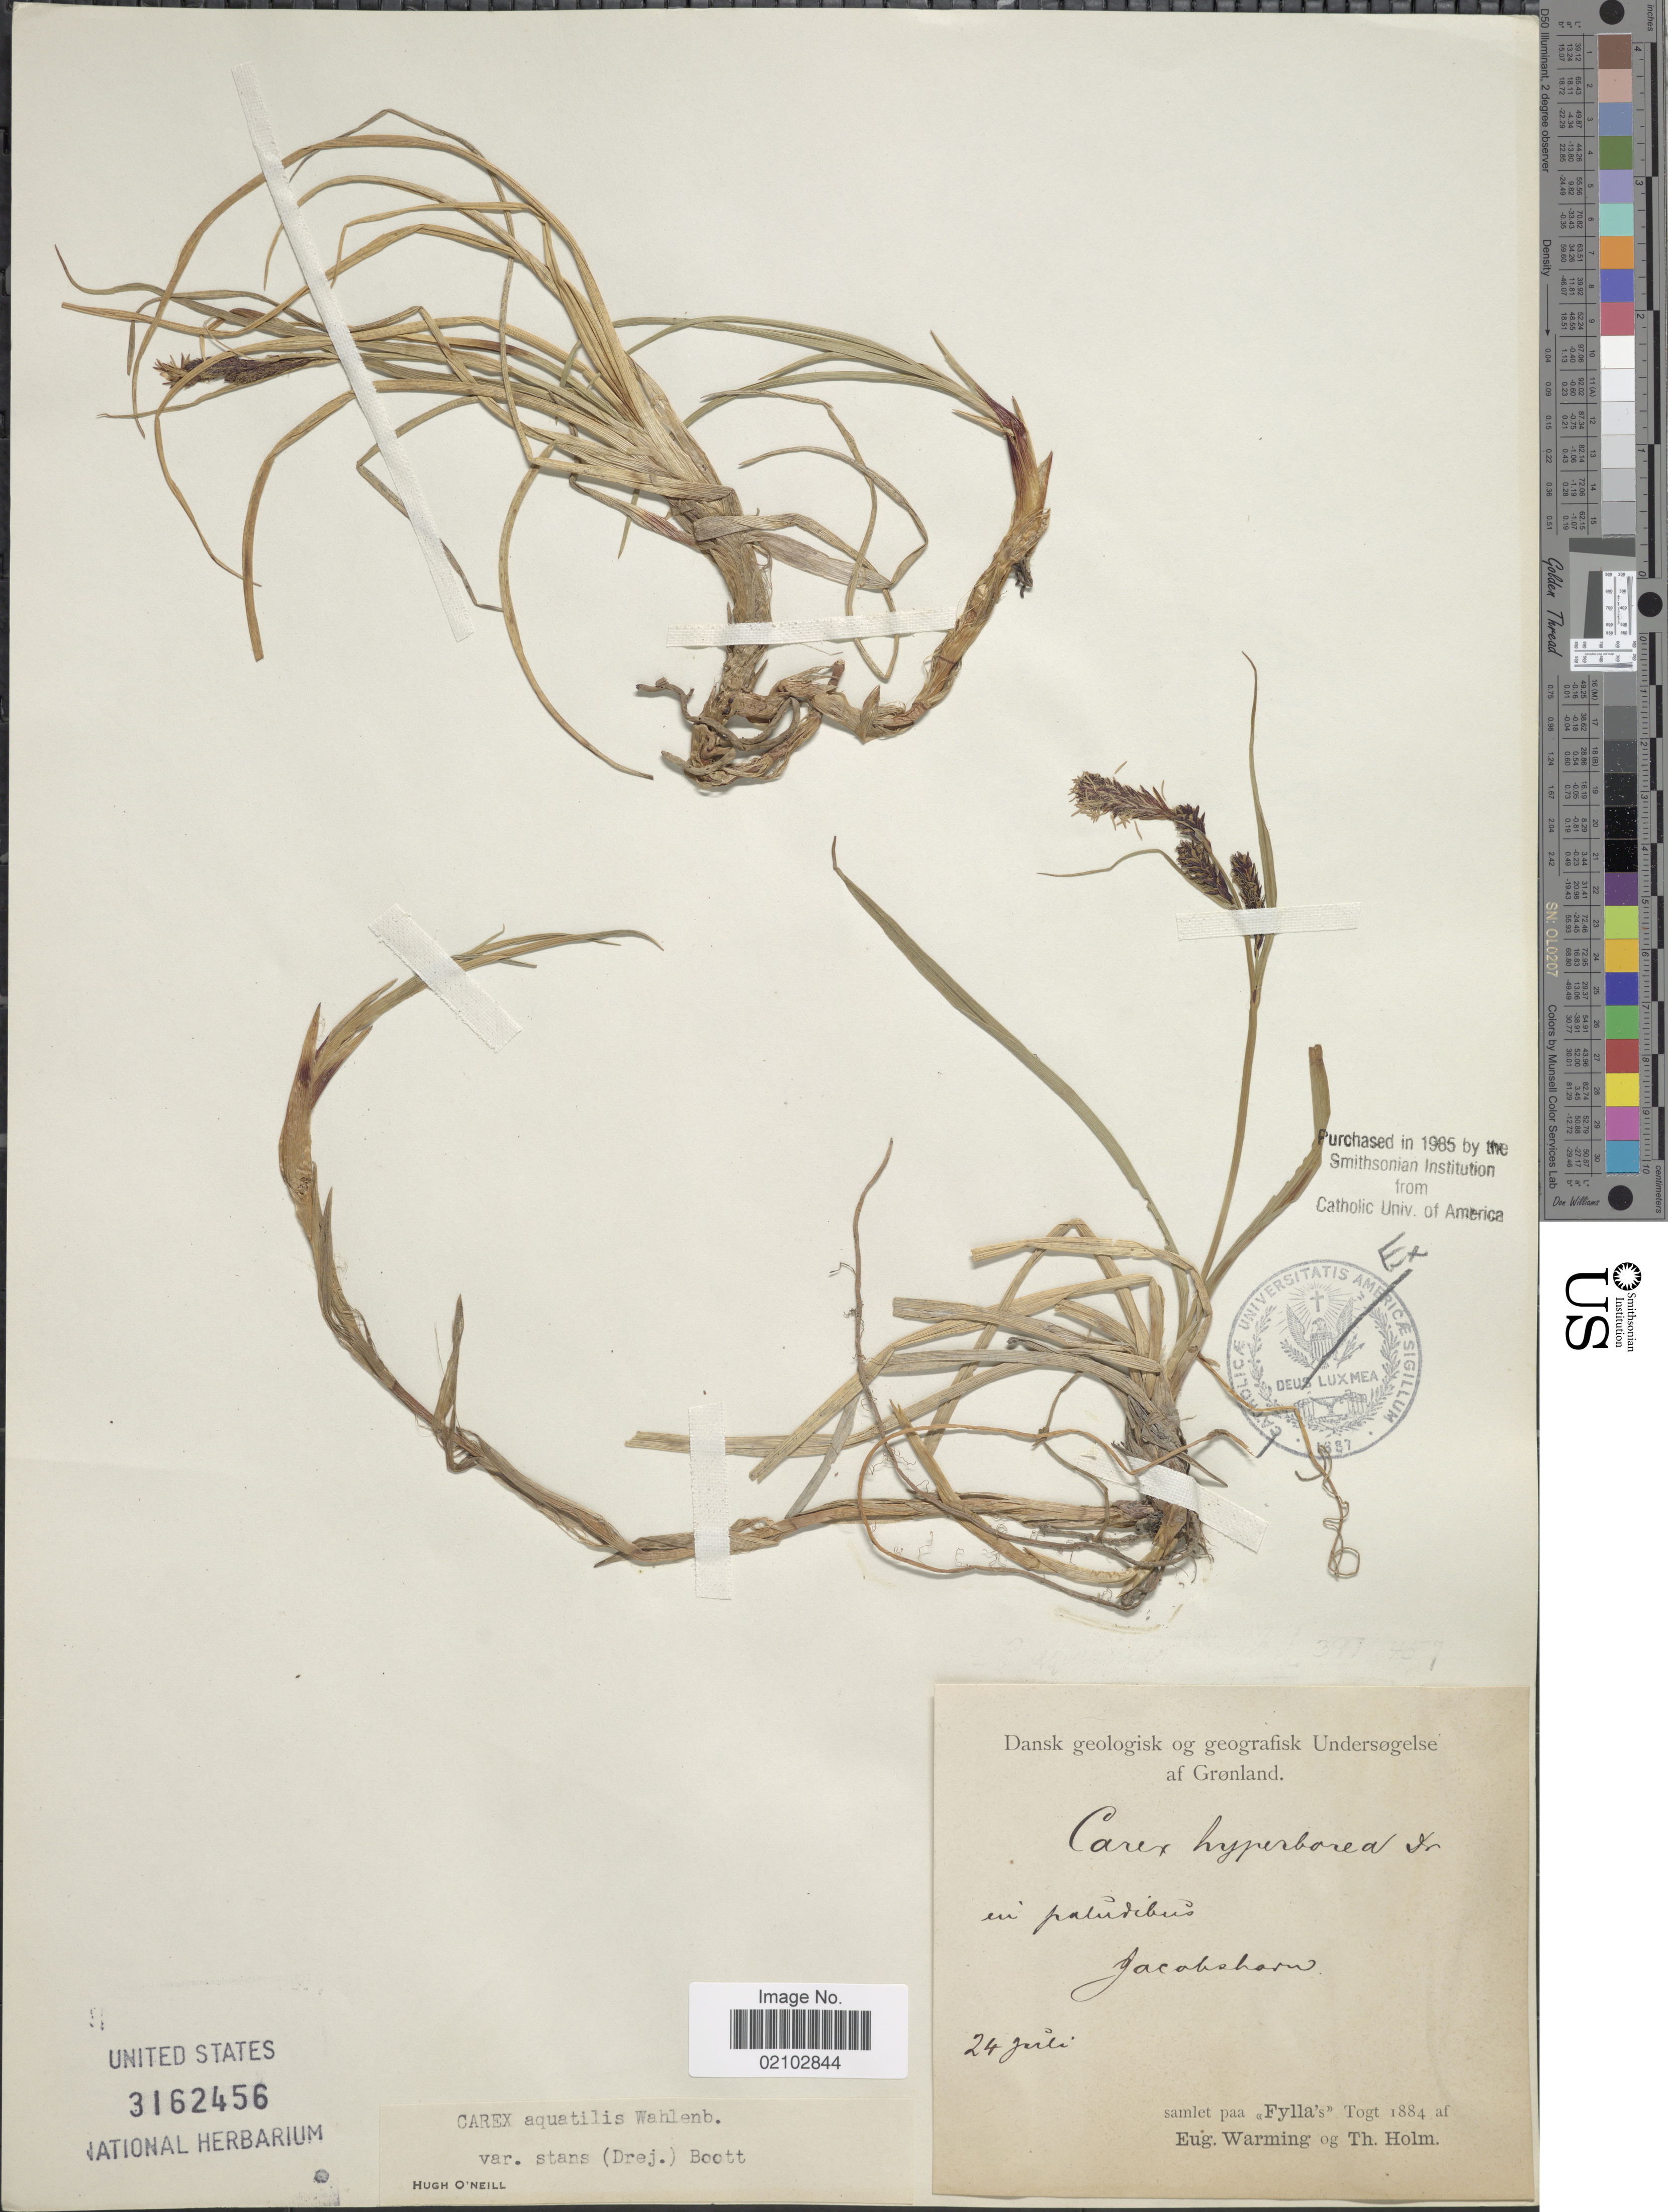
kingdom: Plantae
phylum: Tracheophyta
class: Liliopsida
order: Poales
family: Cyperaceae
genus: Carex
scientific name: Carex aquatilis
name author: Wahlenb.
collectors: E. Warming & T. Holm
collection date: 1884-07-24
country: Greenland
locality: Grønland, Jacobshavn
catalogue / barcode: US 3162456